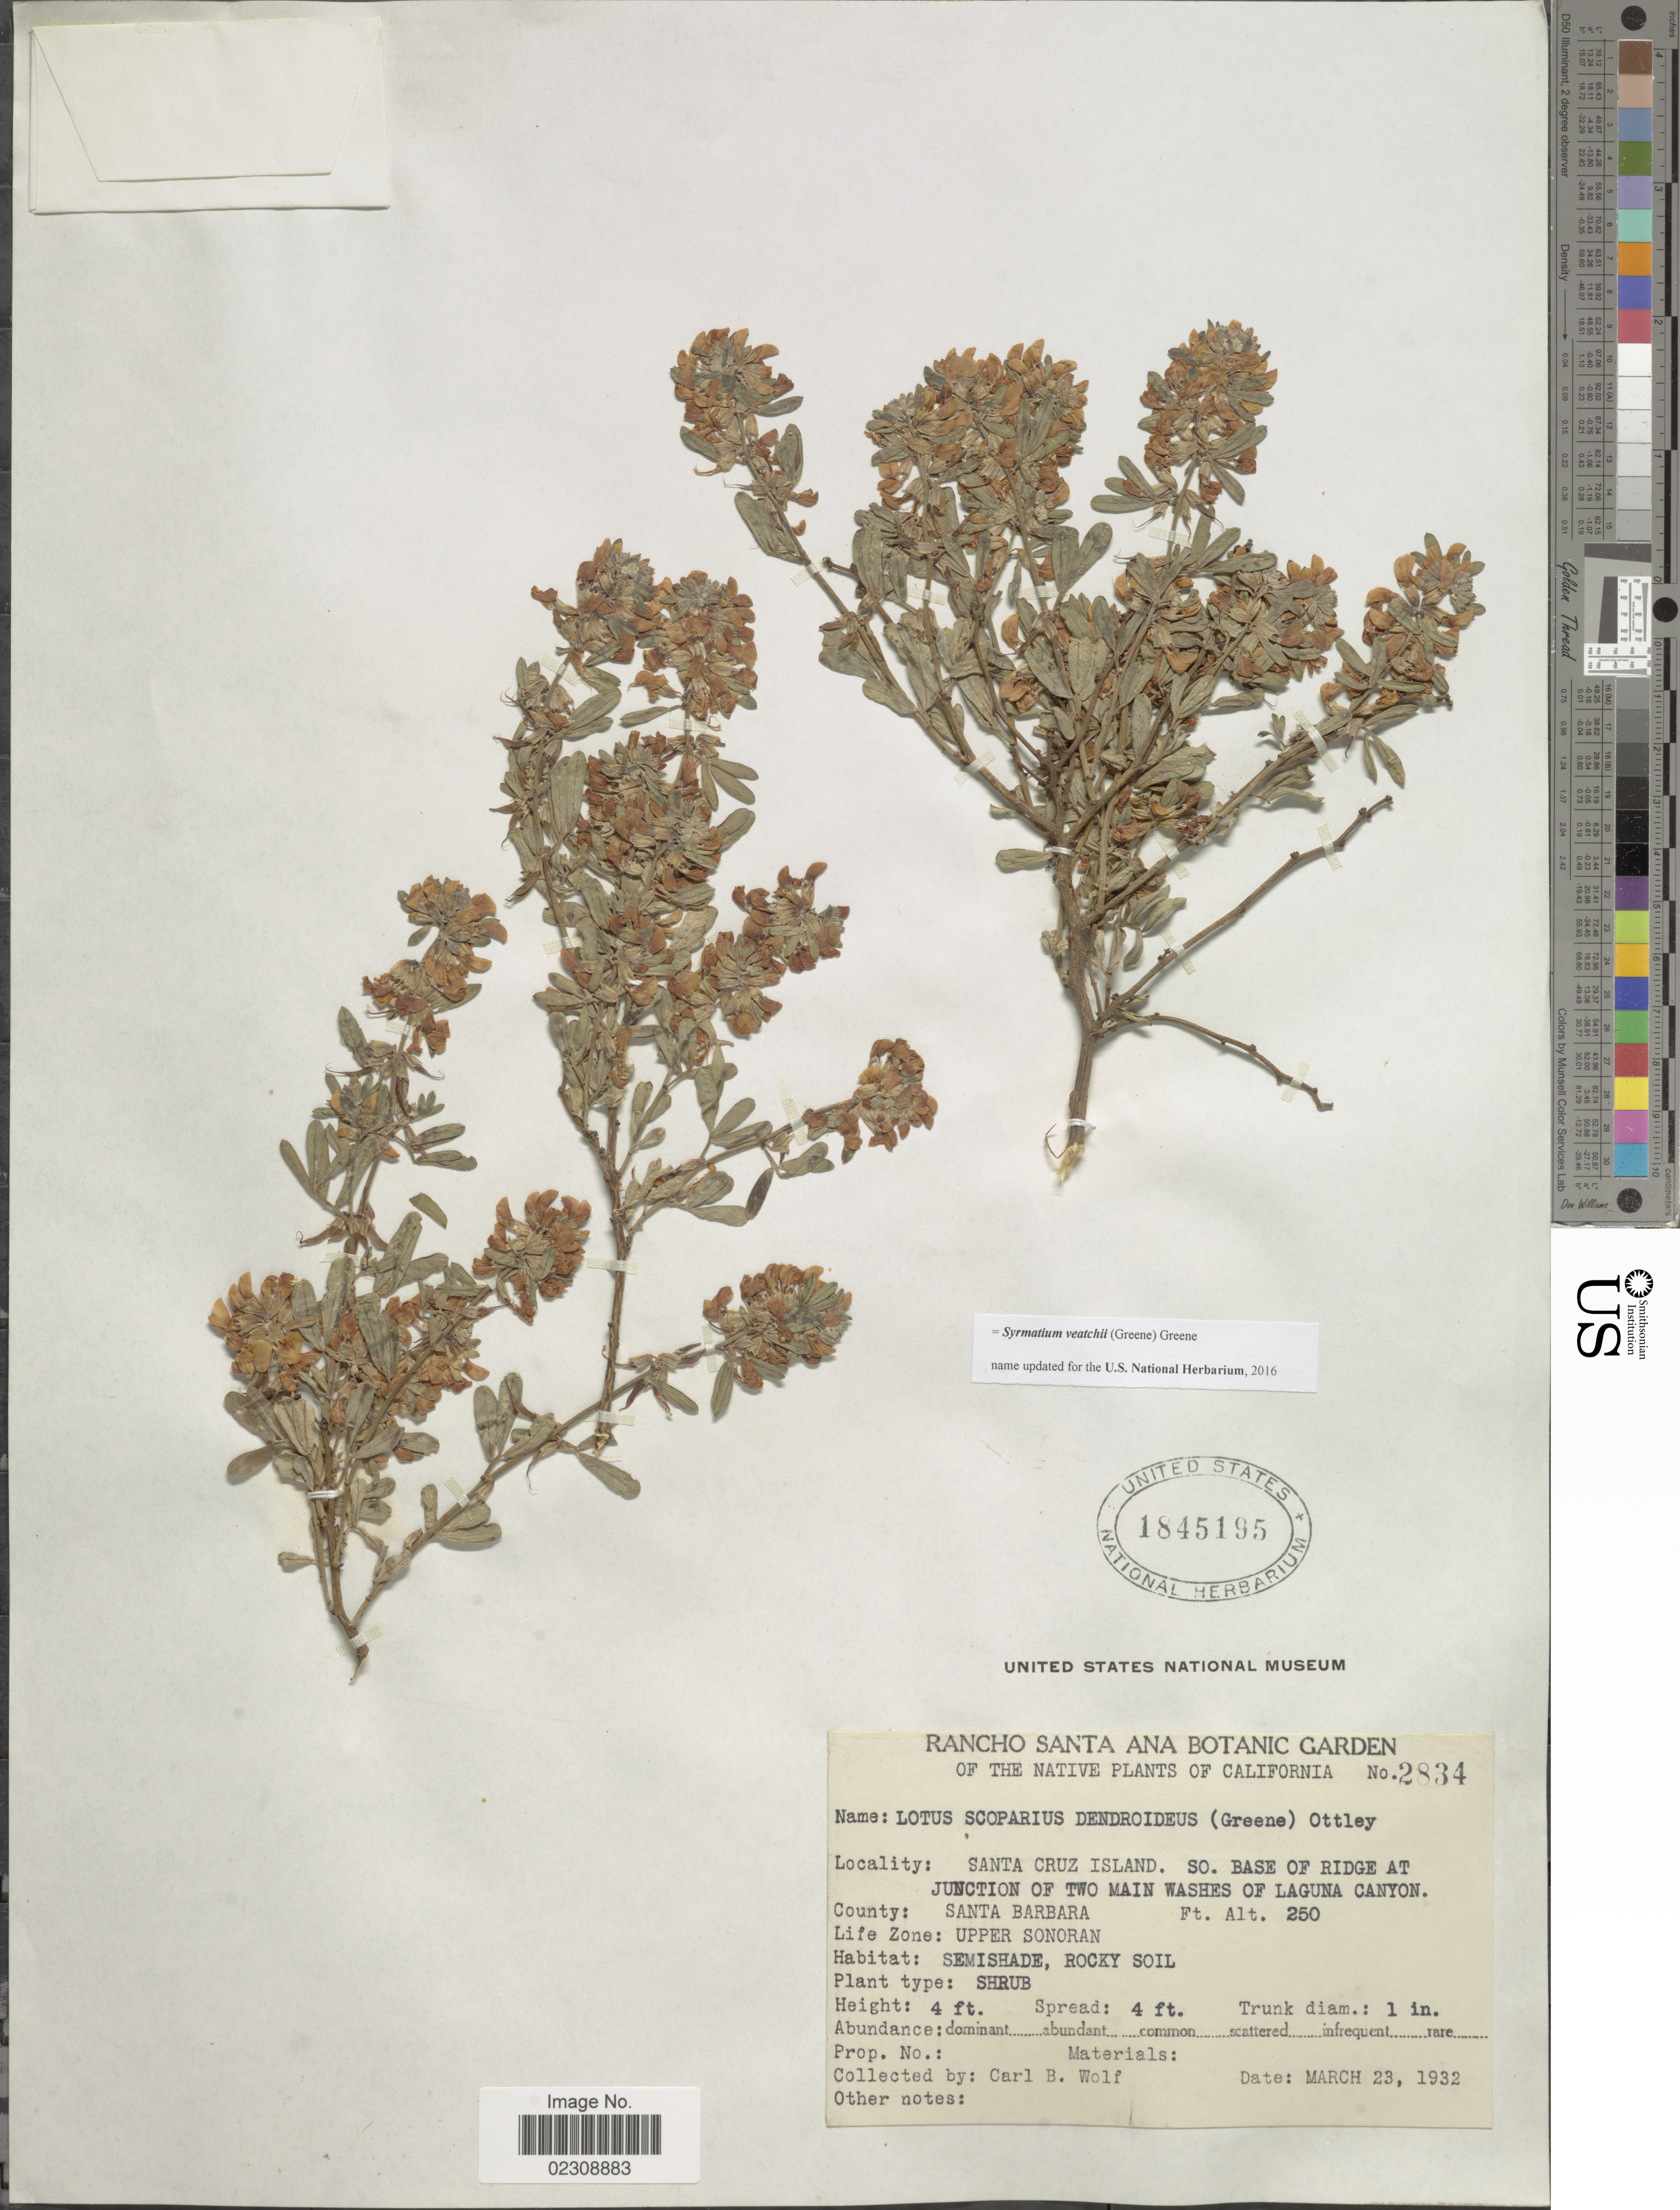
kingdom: Plantae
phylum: Tracheophyta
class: Magnoliopsida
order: Fabales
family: Fabaceae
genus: Syrmatium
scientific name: Syrmatium veatchii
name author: (Greene) Greene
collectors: C. B. Wolf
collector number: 2834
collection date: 1932-03-23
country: United States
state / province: California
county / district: Santa Barbara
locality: Santa Cruz Island. SO. Base of Ridge at junction of Two Main Washes of Laguna Canyon. County: Santa Barbara. Life Zone: Upper Sonoran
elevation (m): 76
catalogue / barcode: US 1845195